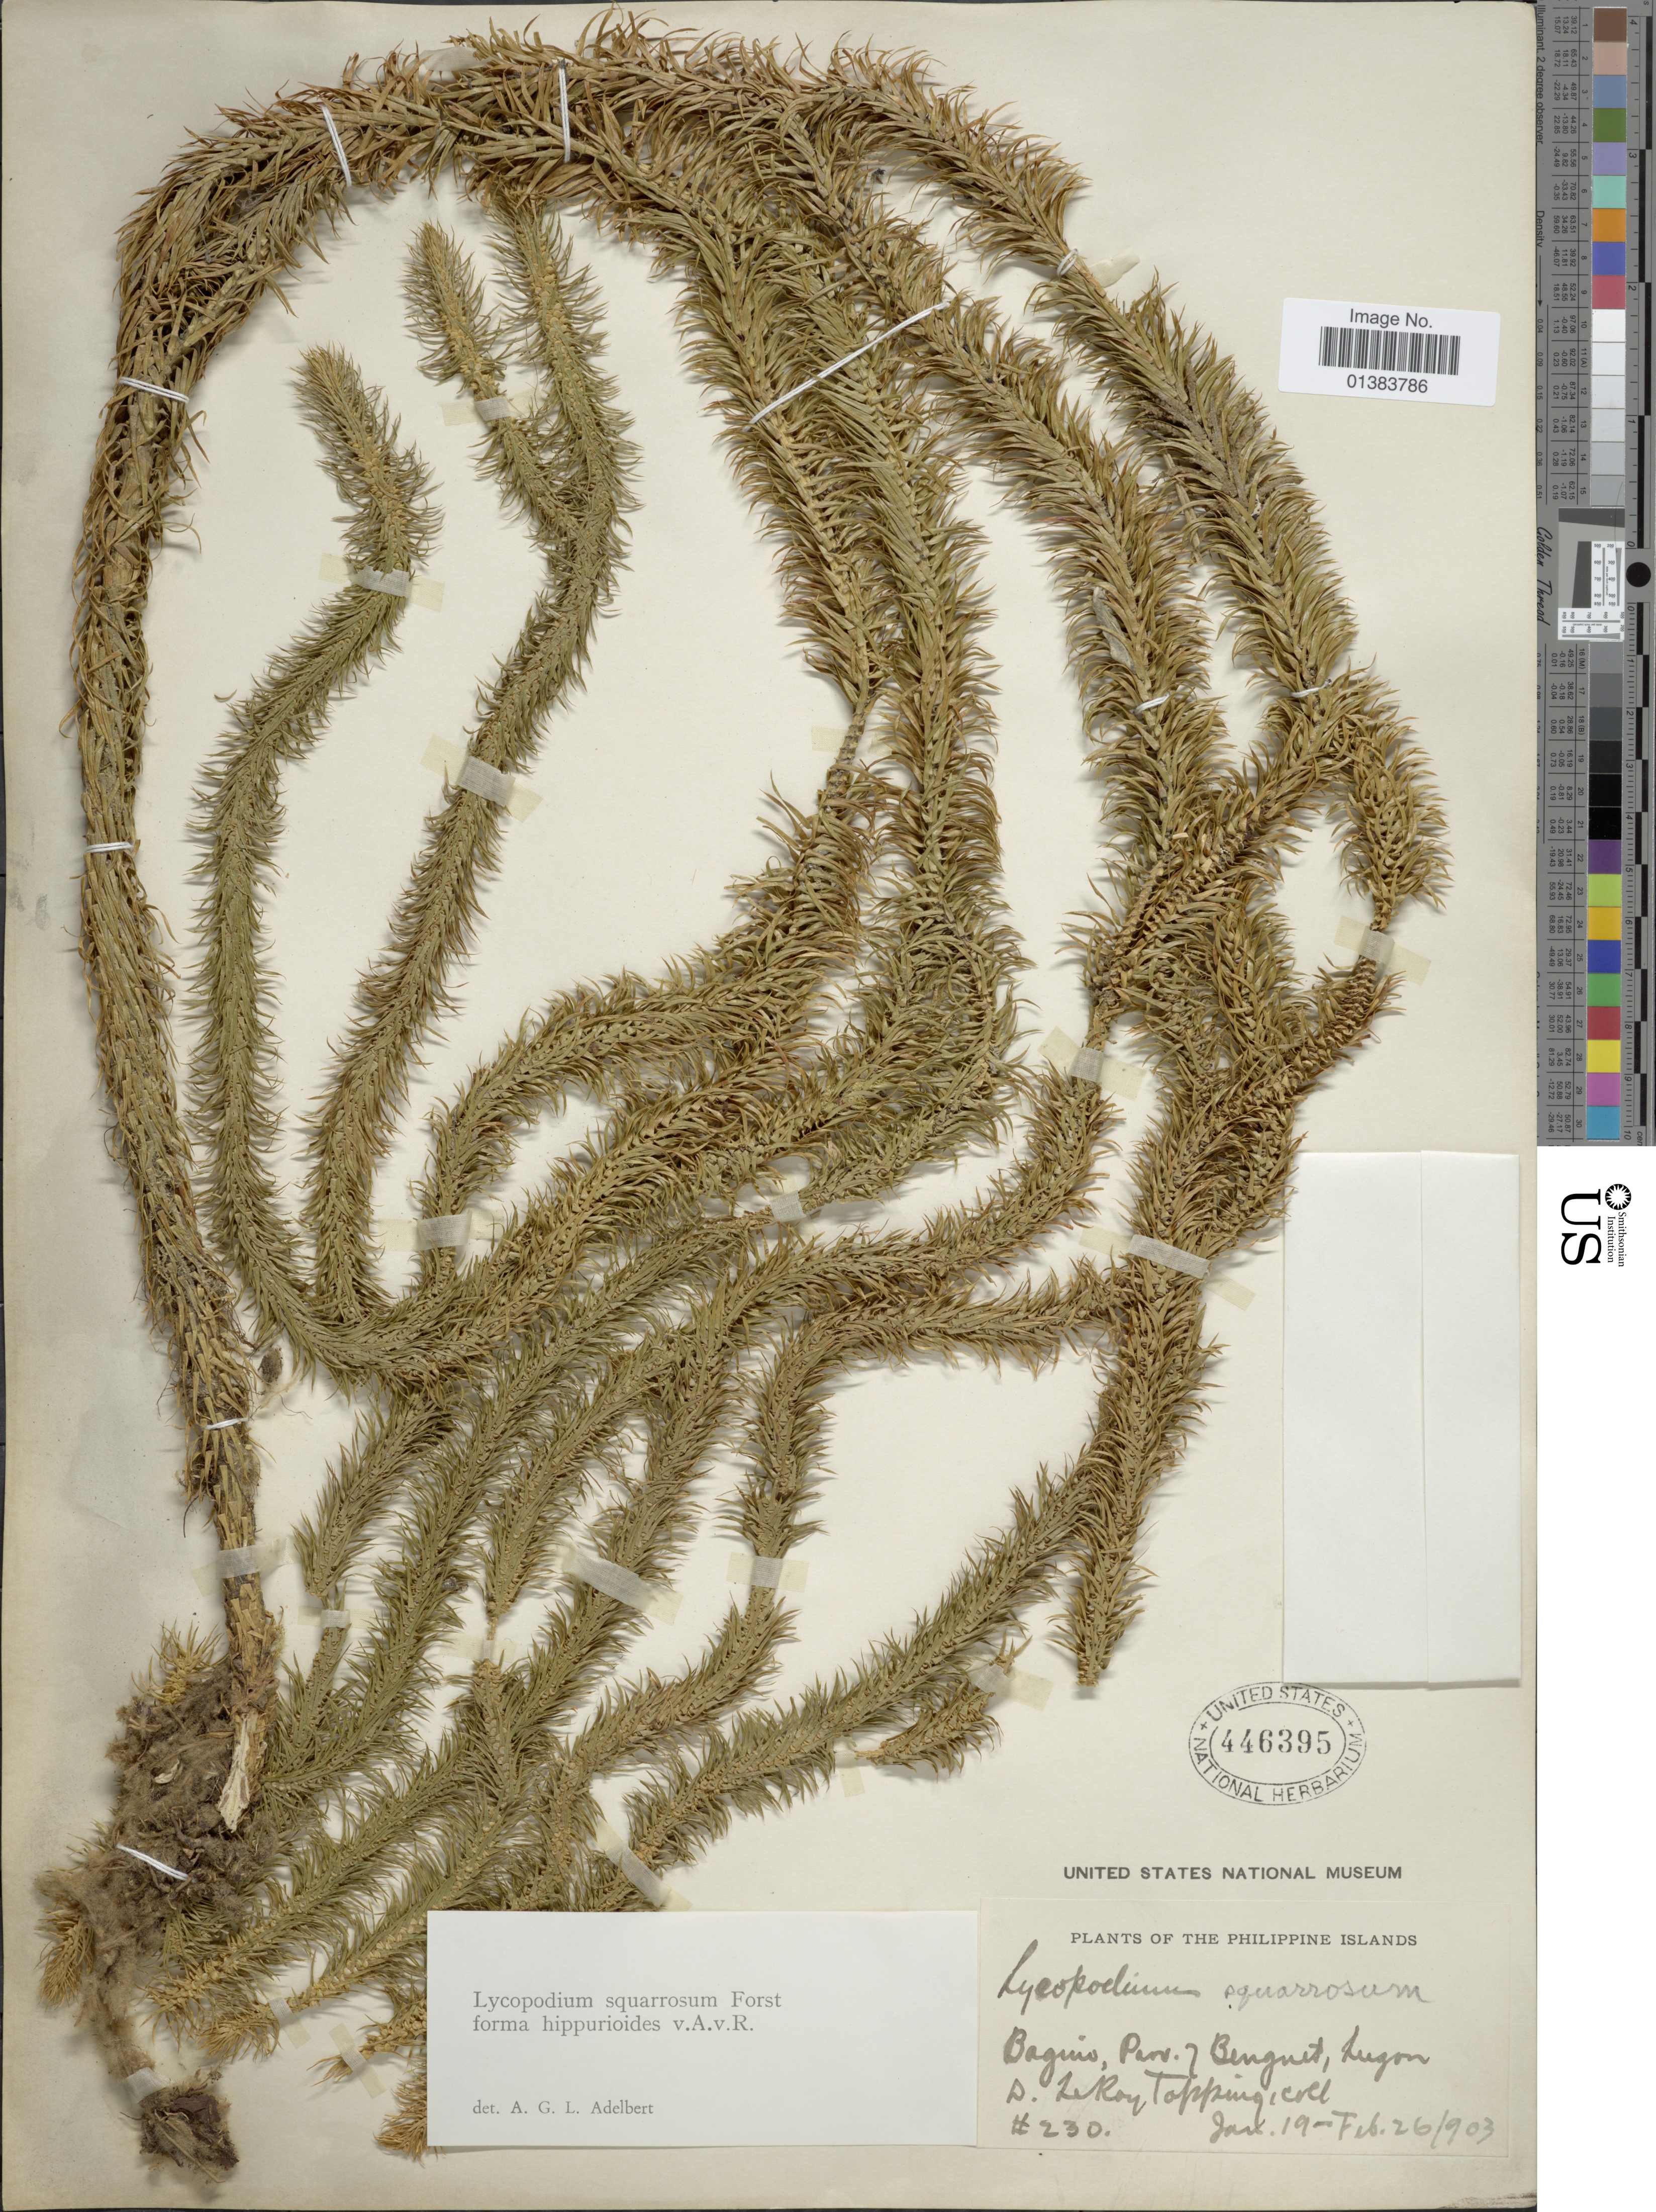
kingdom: Plantae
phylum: Tracheophyta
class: Lycopodiopsida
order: Lycopodiales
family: Lycopodiaceae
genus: Phlegmariurus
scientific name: Phlegmariurus squarrosus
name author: (G. Forst.) Á. Löve & D. Löve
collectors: D. L. Topping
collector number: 230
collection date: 1903-01-19/1903-02-26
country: Philippines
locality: Baguio, Prov. of Benguet, Luzon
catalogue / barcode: US 4446395